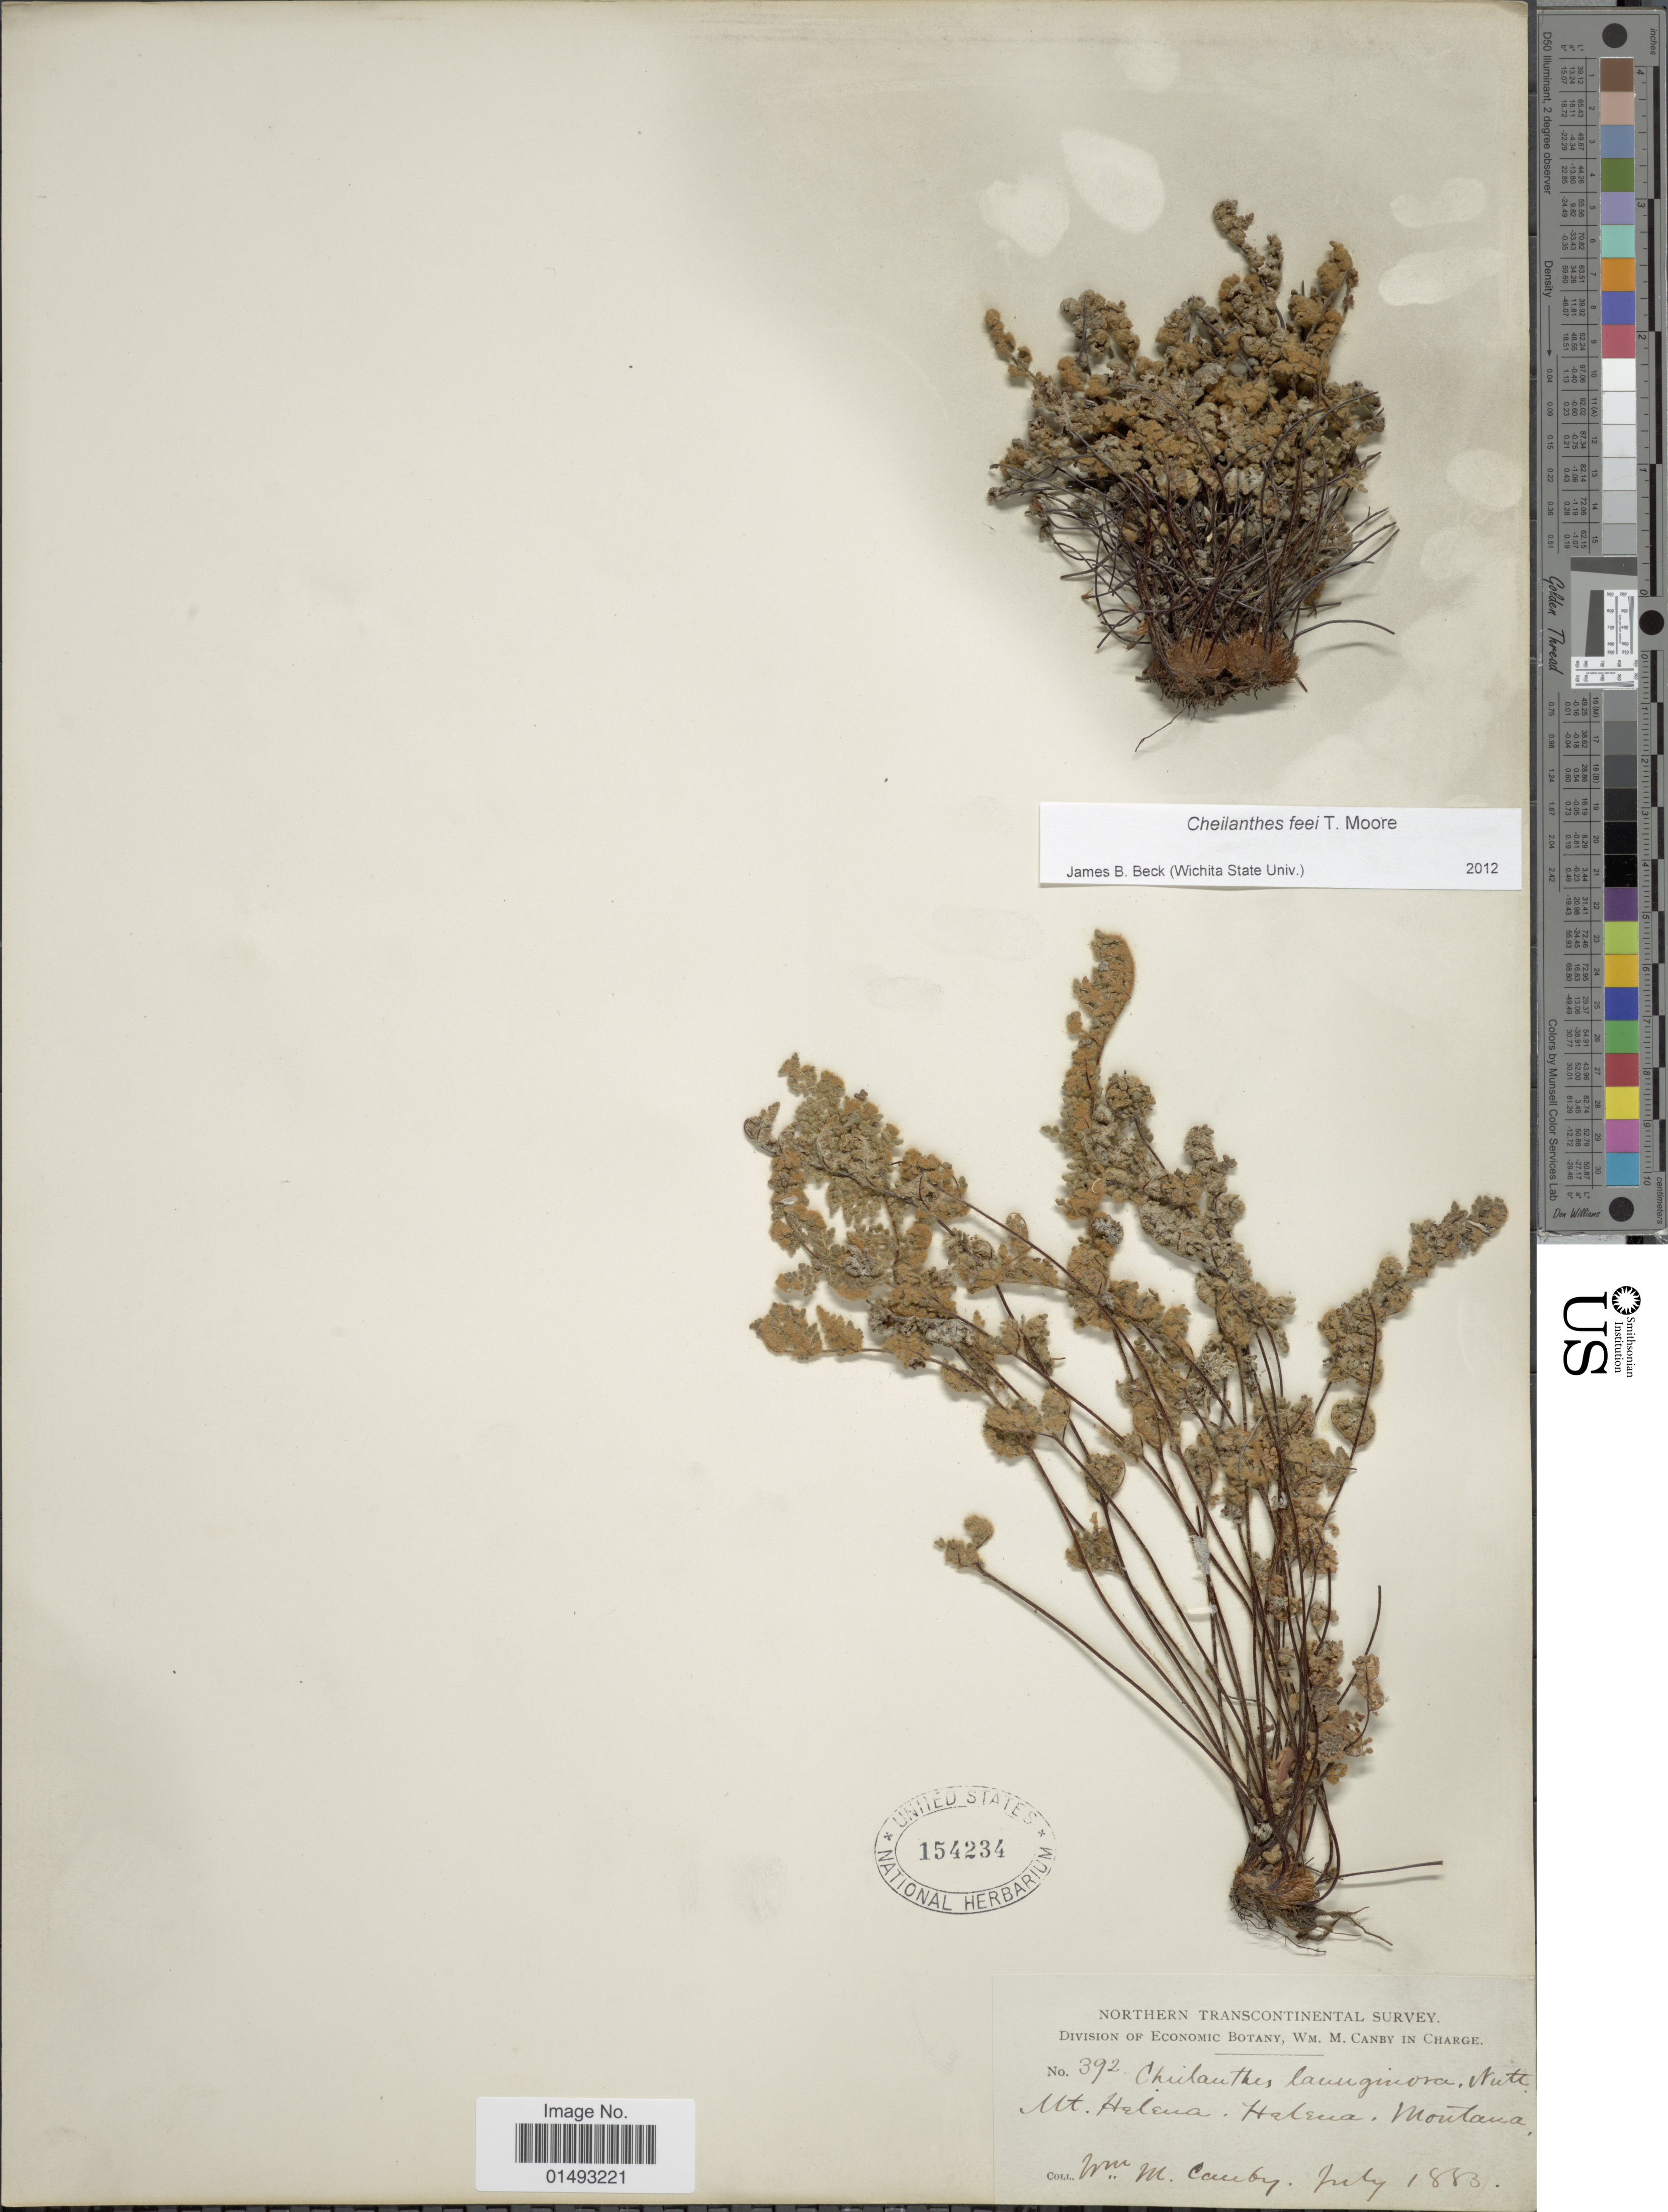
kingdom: Plantae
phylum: Tracheophyta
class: Polypodiopsida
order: Polypodiales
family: Pteridaceae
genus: Myriopteris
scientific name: Myriopteris gracilis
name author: Fée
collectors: W. M. Canby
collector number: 392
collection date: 1883-07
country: United States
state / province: Montana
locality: Mt Helena, Helena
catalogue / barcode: US 154234